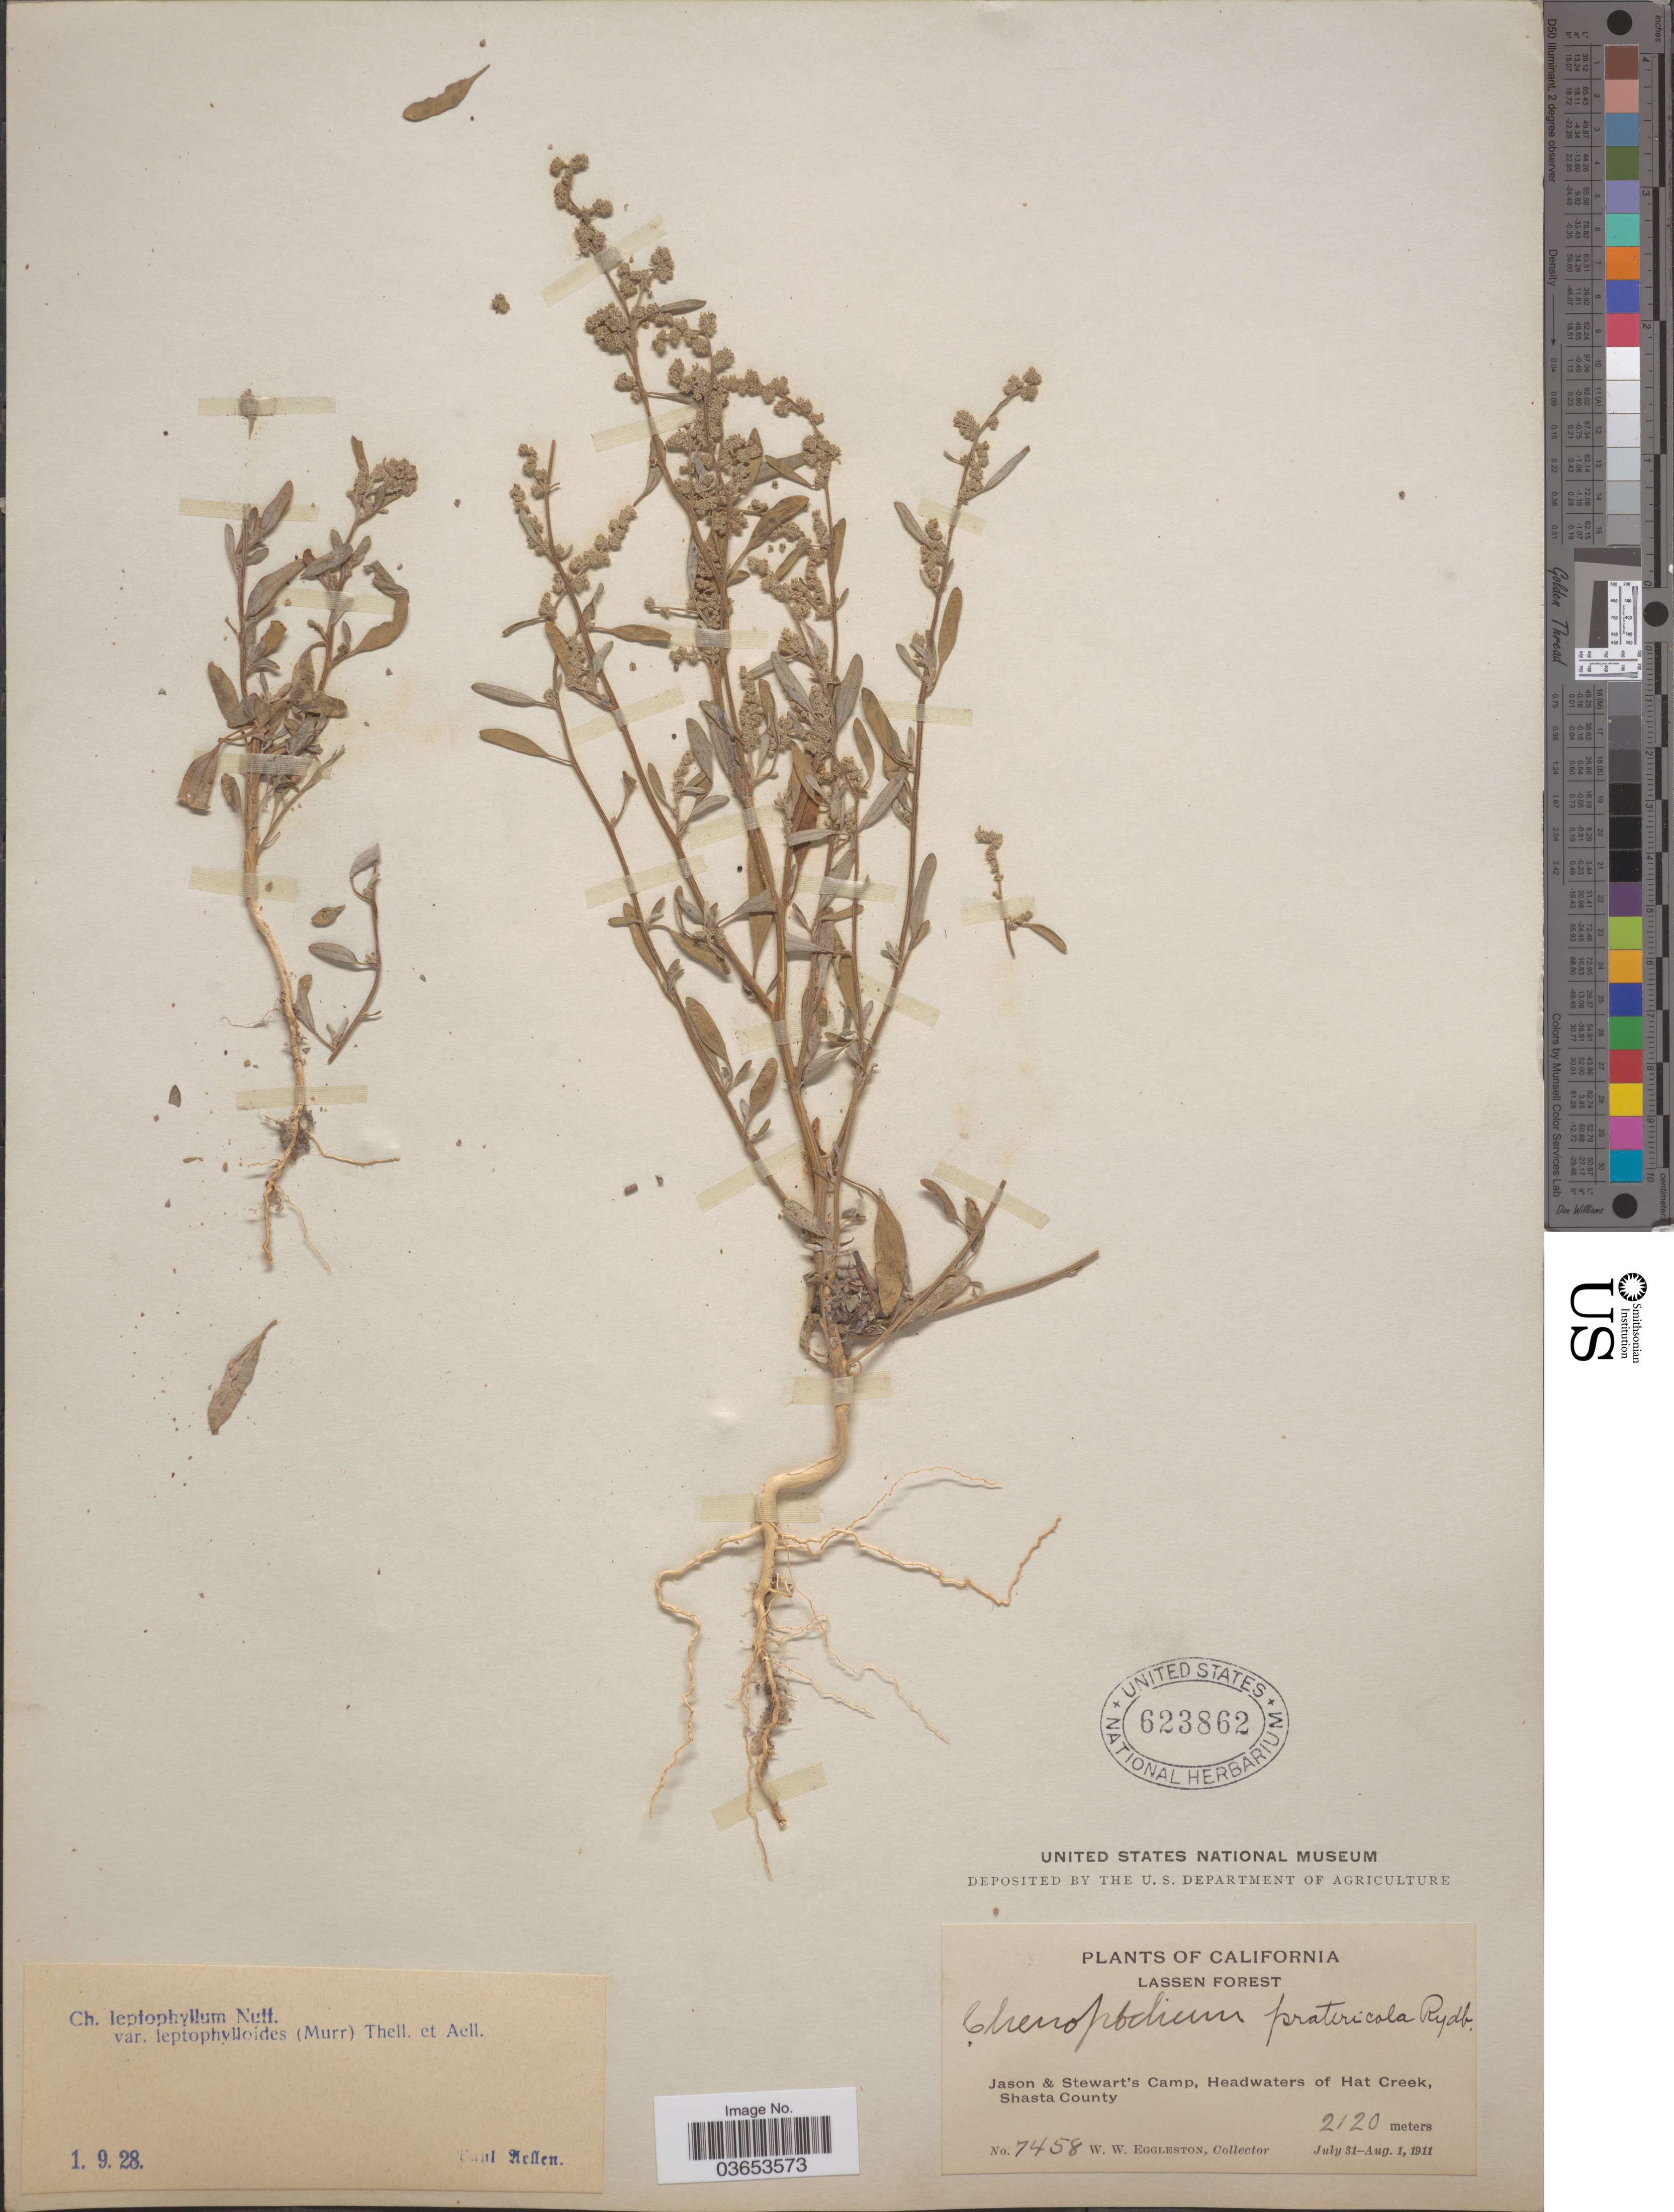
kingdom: Plantae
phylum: Tracheophyta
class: Magnoliopsida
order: Caryophyllales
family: Amaranthaceae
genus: Chenopodium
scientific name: Chenopodium leptophyllum var. leptophylloides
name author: (Murr) Thell. & Aellen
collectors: W. W. Eggleston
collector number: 7458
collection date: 1911-07-31/1911-08-01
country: United States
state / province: California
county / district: Shasta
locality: Lassen Forest. Jason & Stewart's Camp, Headquarters of Hat Creek, Shasta County.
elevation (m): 2120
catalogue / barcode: US 623862